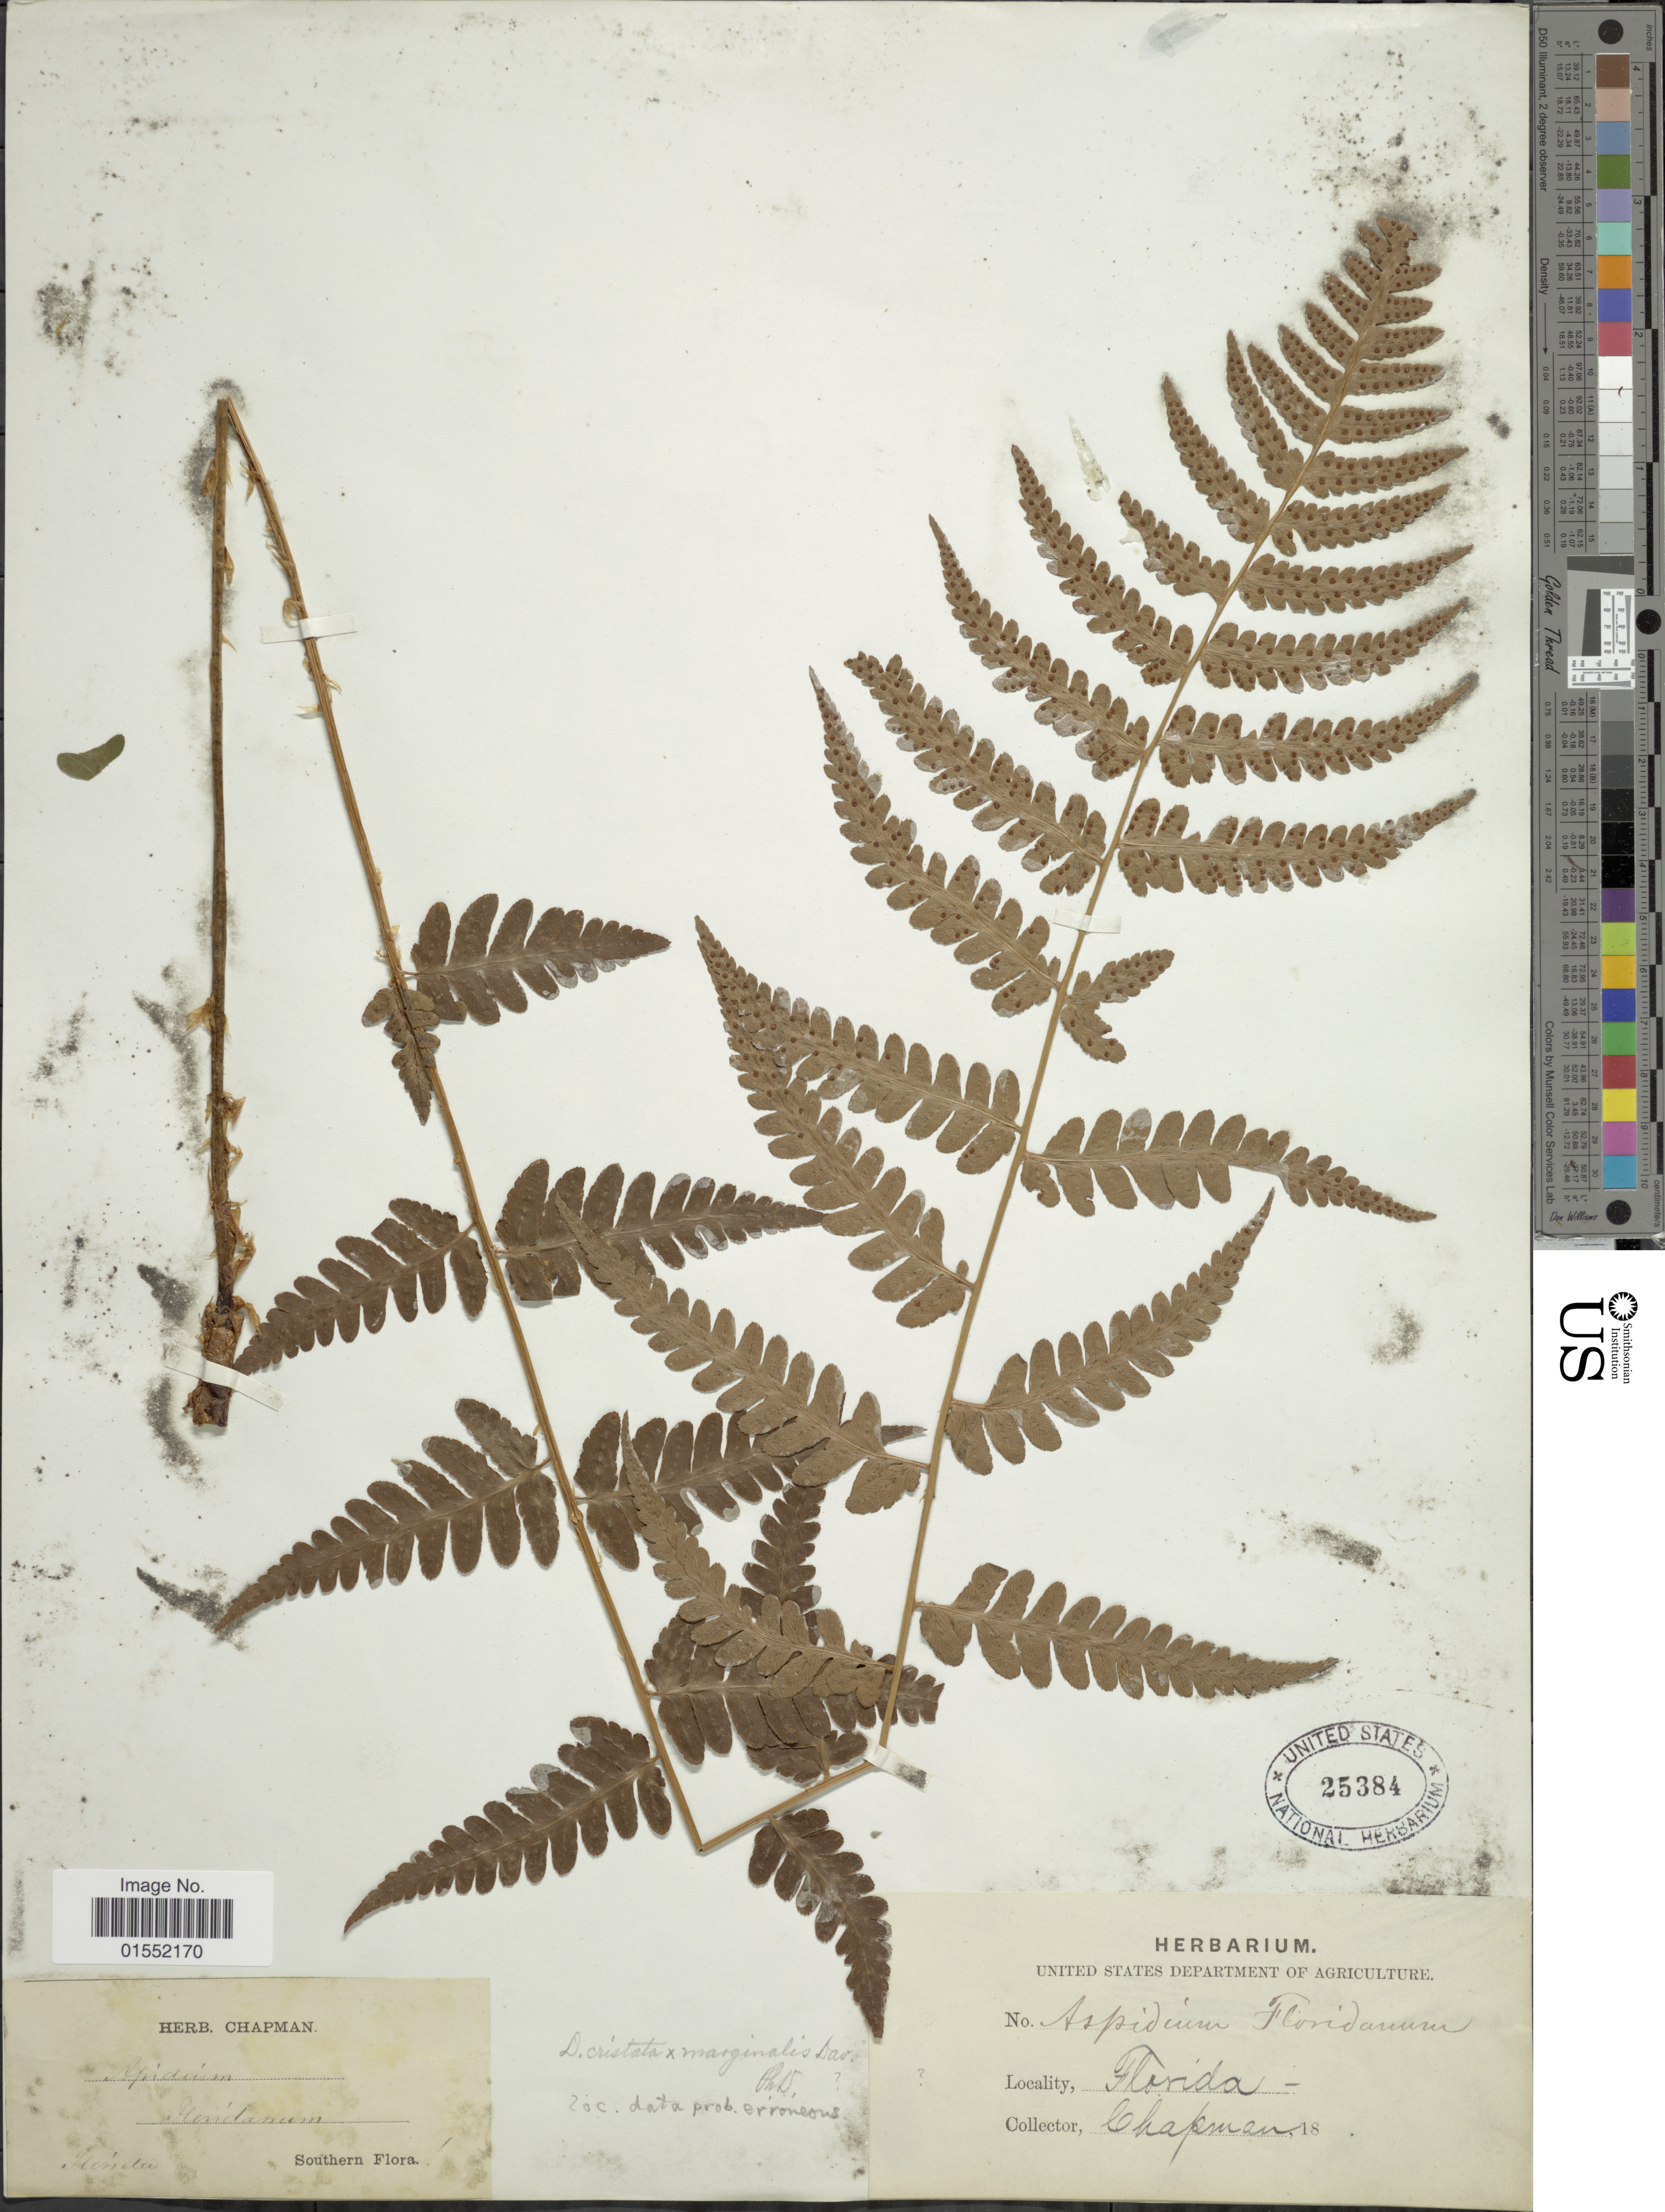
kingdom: Plantae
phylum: Tracheophyta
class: Polypodiopsida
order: Polypodiales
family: Dryopteridaceae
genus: Dryopteris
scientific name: Dryopteris x slossoniae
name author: Wherry ex Lellinger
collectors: A. Chapman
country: United States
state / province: Florida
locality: Southern Flora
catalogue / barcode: US 25384